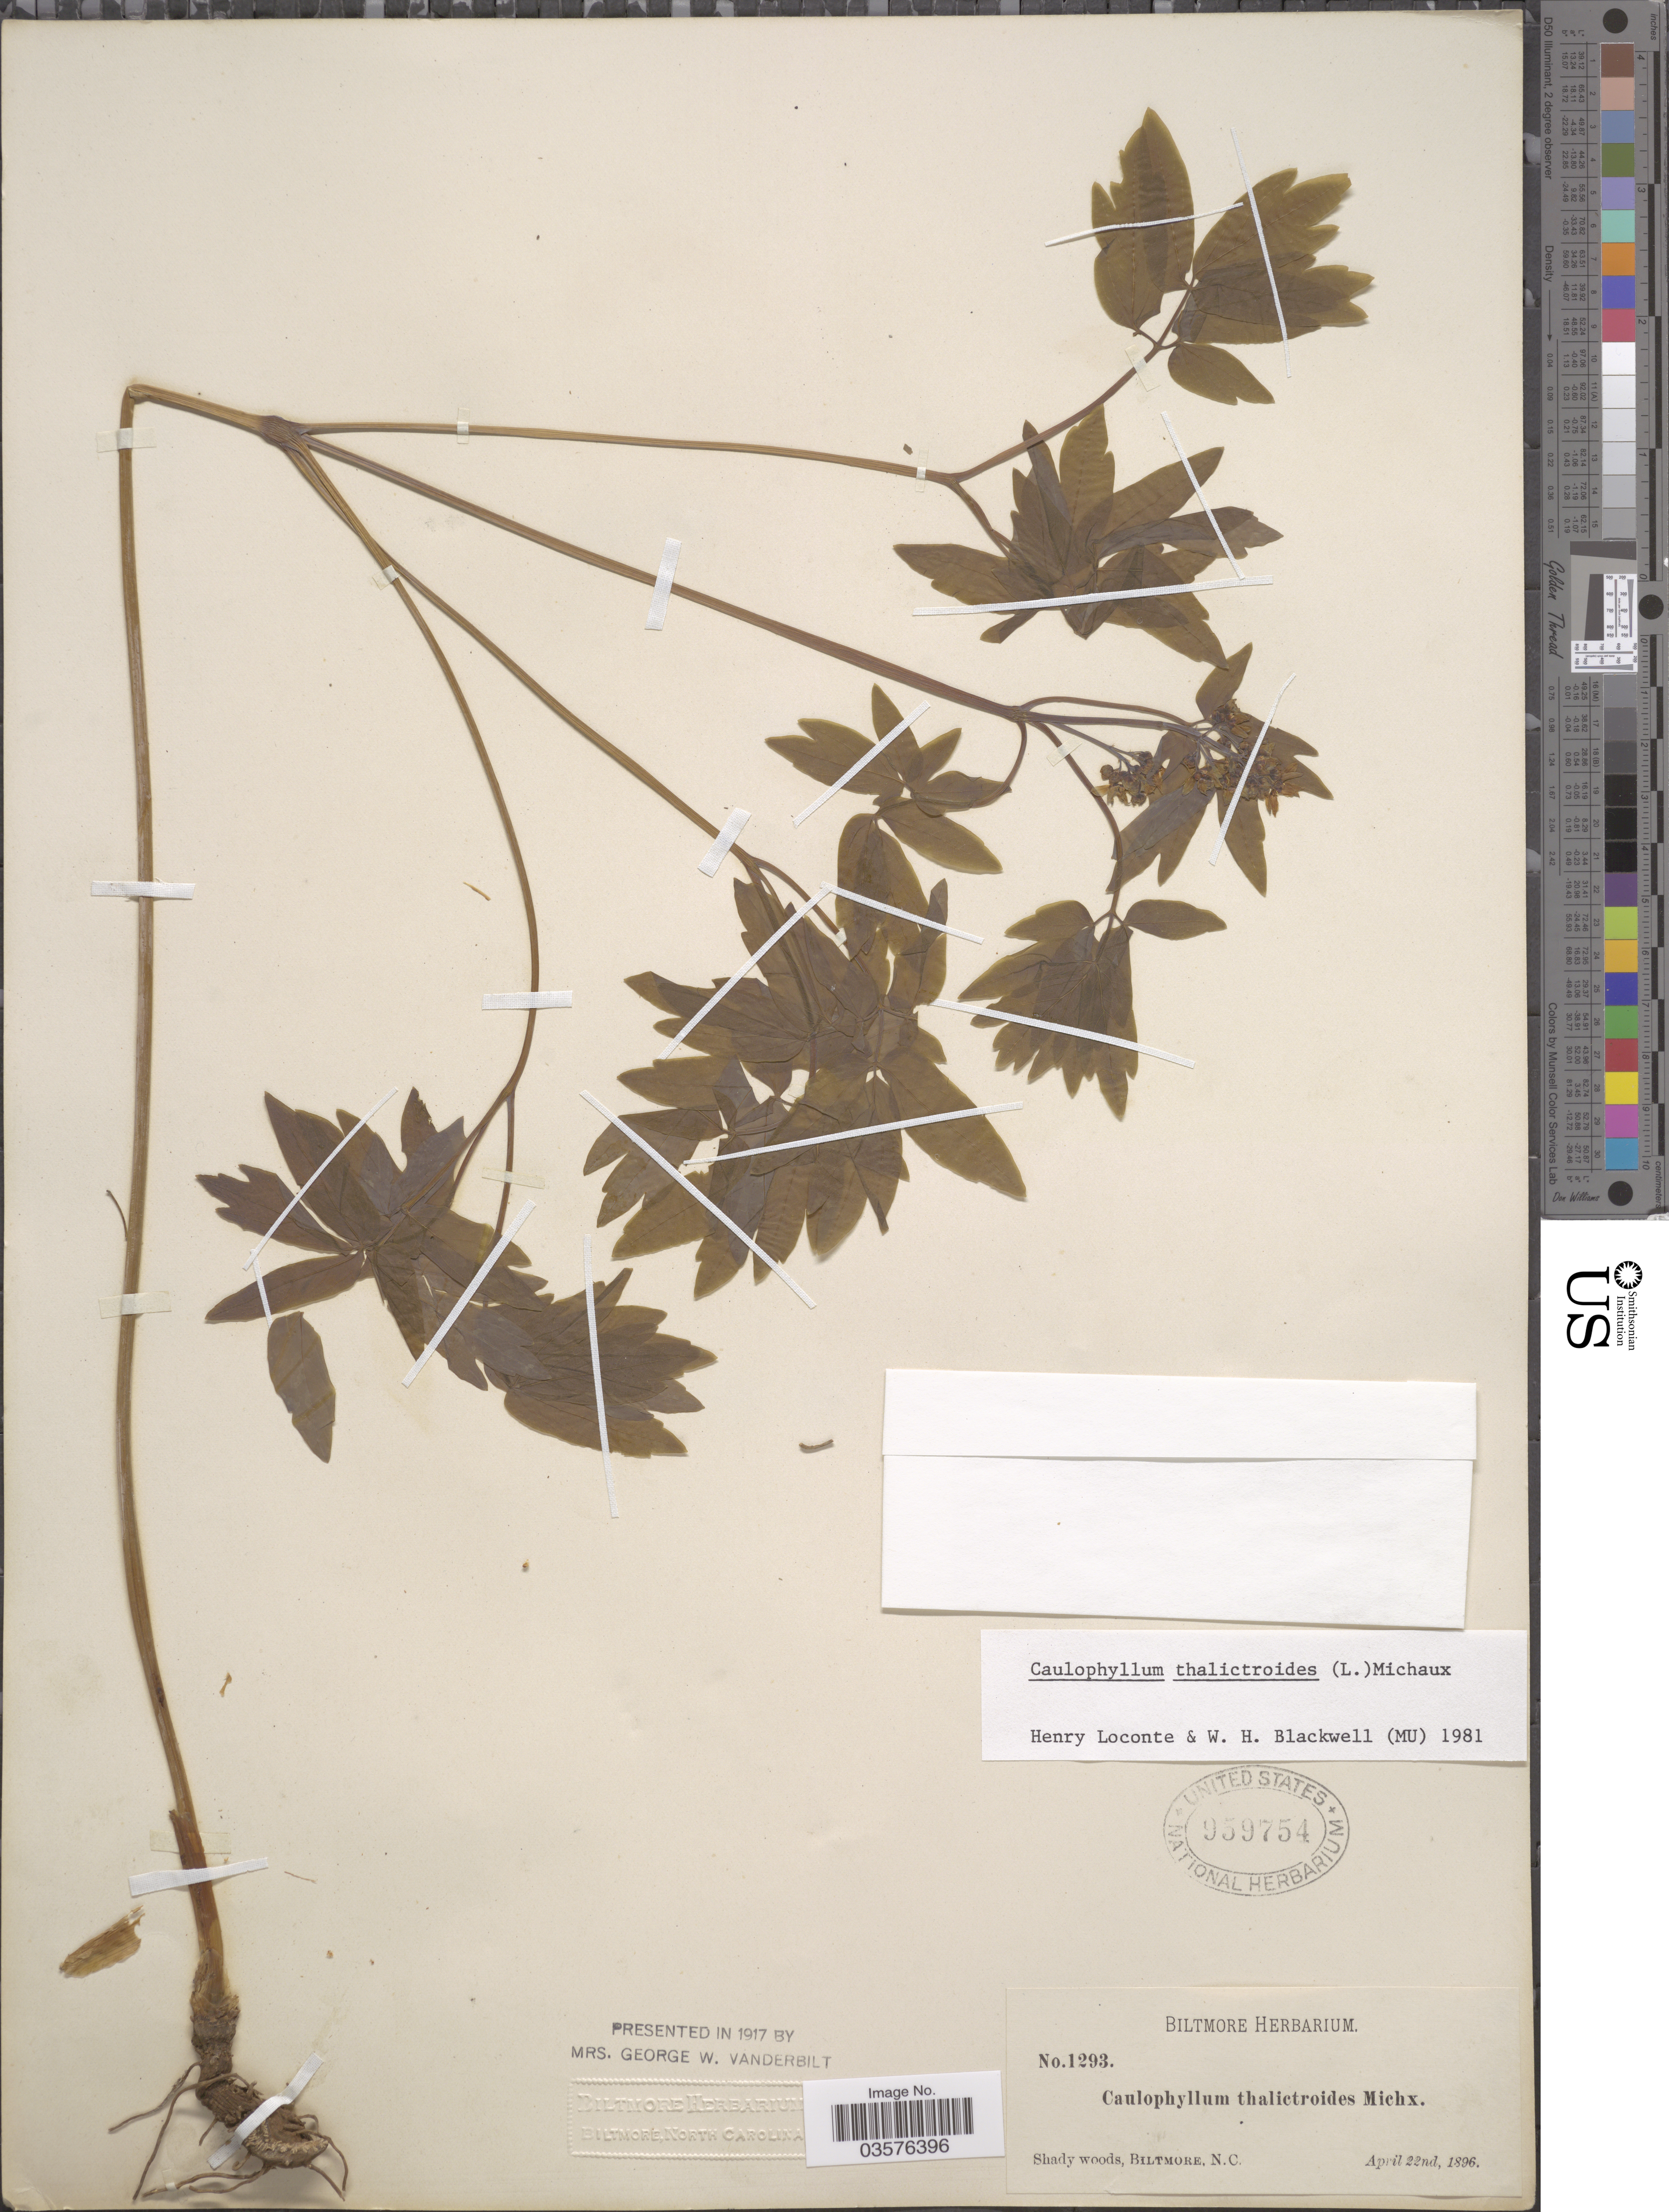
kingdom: Plantae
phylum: Tracheophyta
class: Magnoliopsida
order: Ranunculales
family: Berberidaceae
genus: Caulophyllum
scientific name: Caulophyllum thalictroides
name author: (L.) Michx.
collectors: ex herb. Biltmore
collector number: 1293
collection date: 1896-04-22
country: United States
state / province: North Carolina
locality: Biltmore.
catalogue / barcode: US 959754